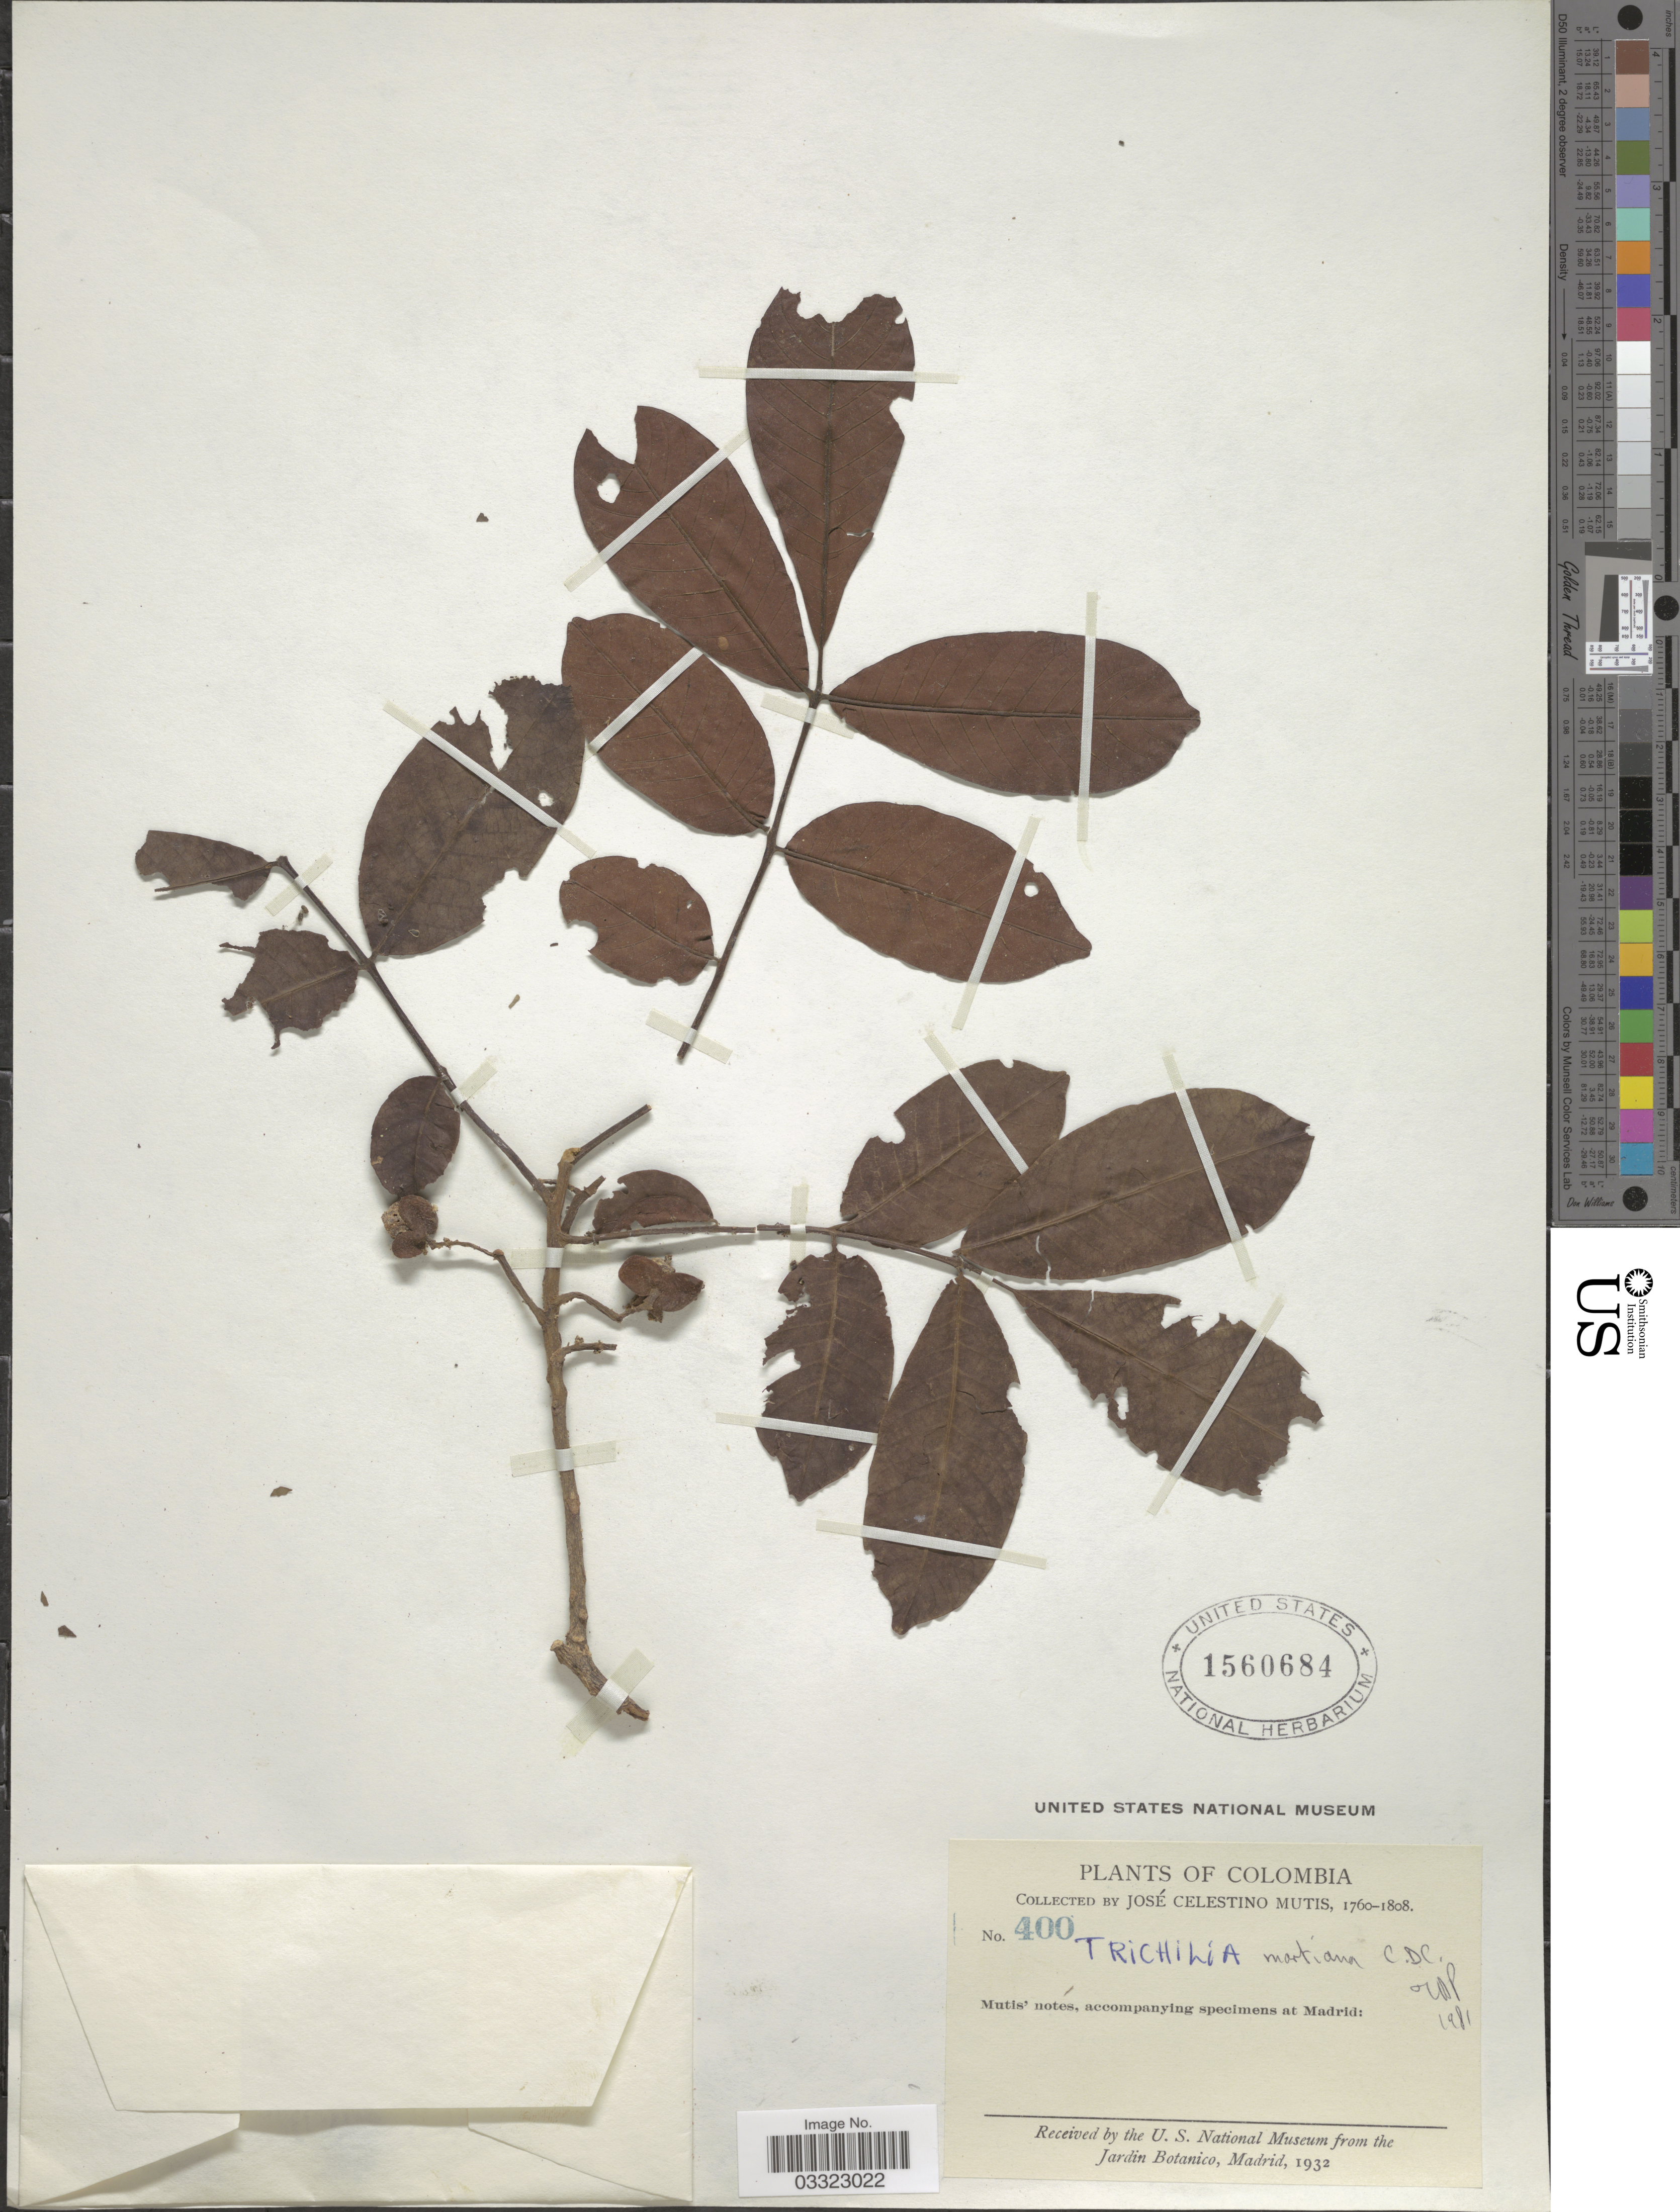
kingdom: Plantae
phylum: Tracheophyta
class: Magnoliopsida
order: Sapindales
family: Meliaceae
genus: Trichilia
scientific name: Trichilia martiana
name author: C. DC.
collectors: J. C. B. Mutis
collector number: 400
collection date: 1760/1808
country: Colombia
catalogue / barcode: US 1560684